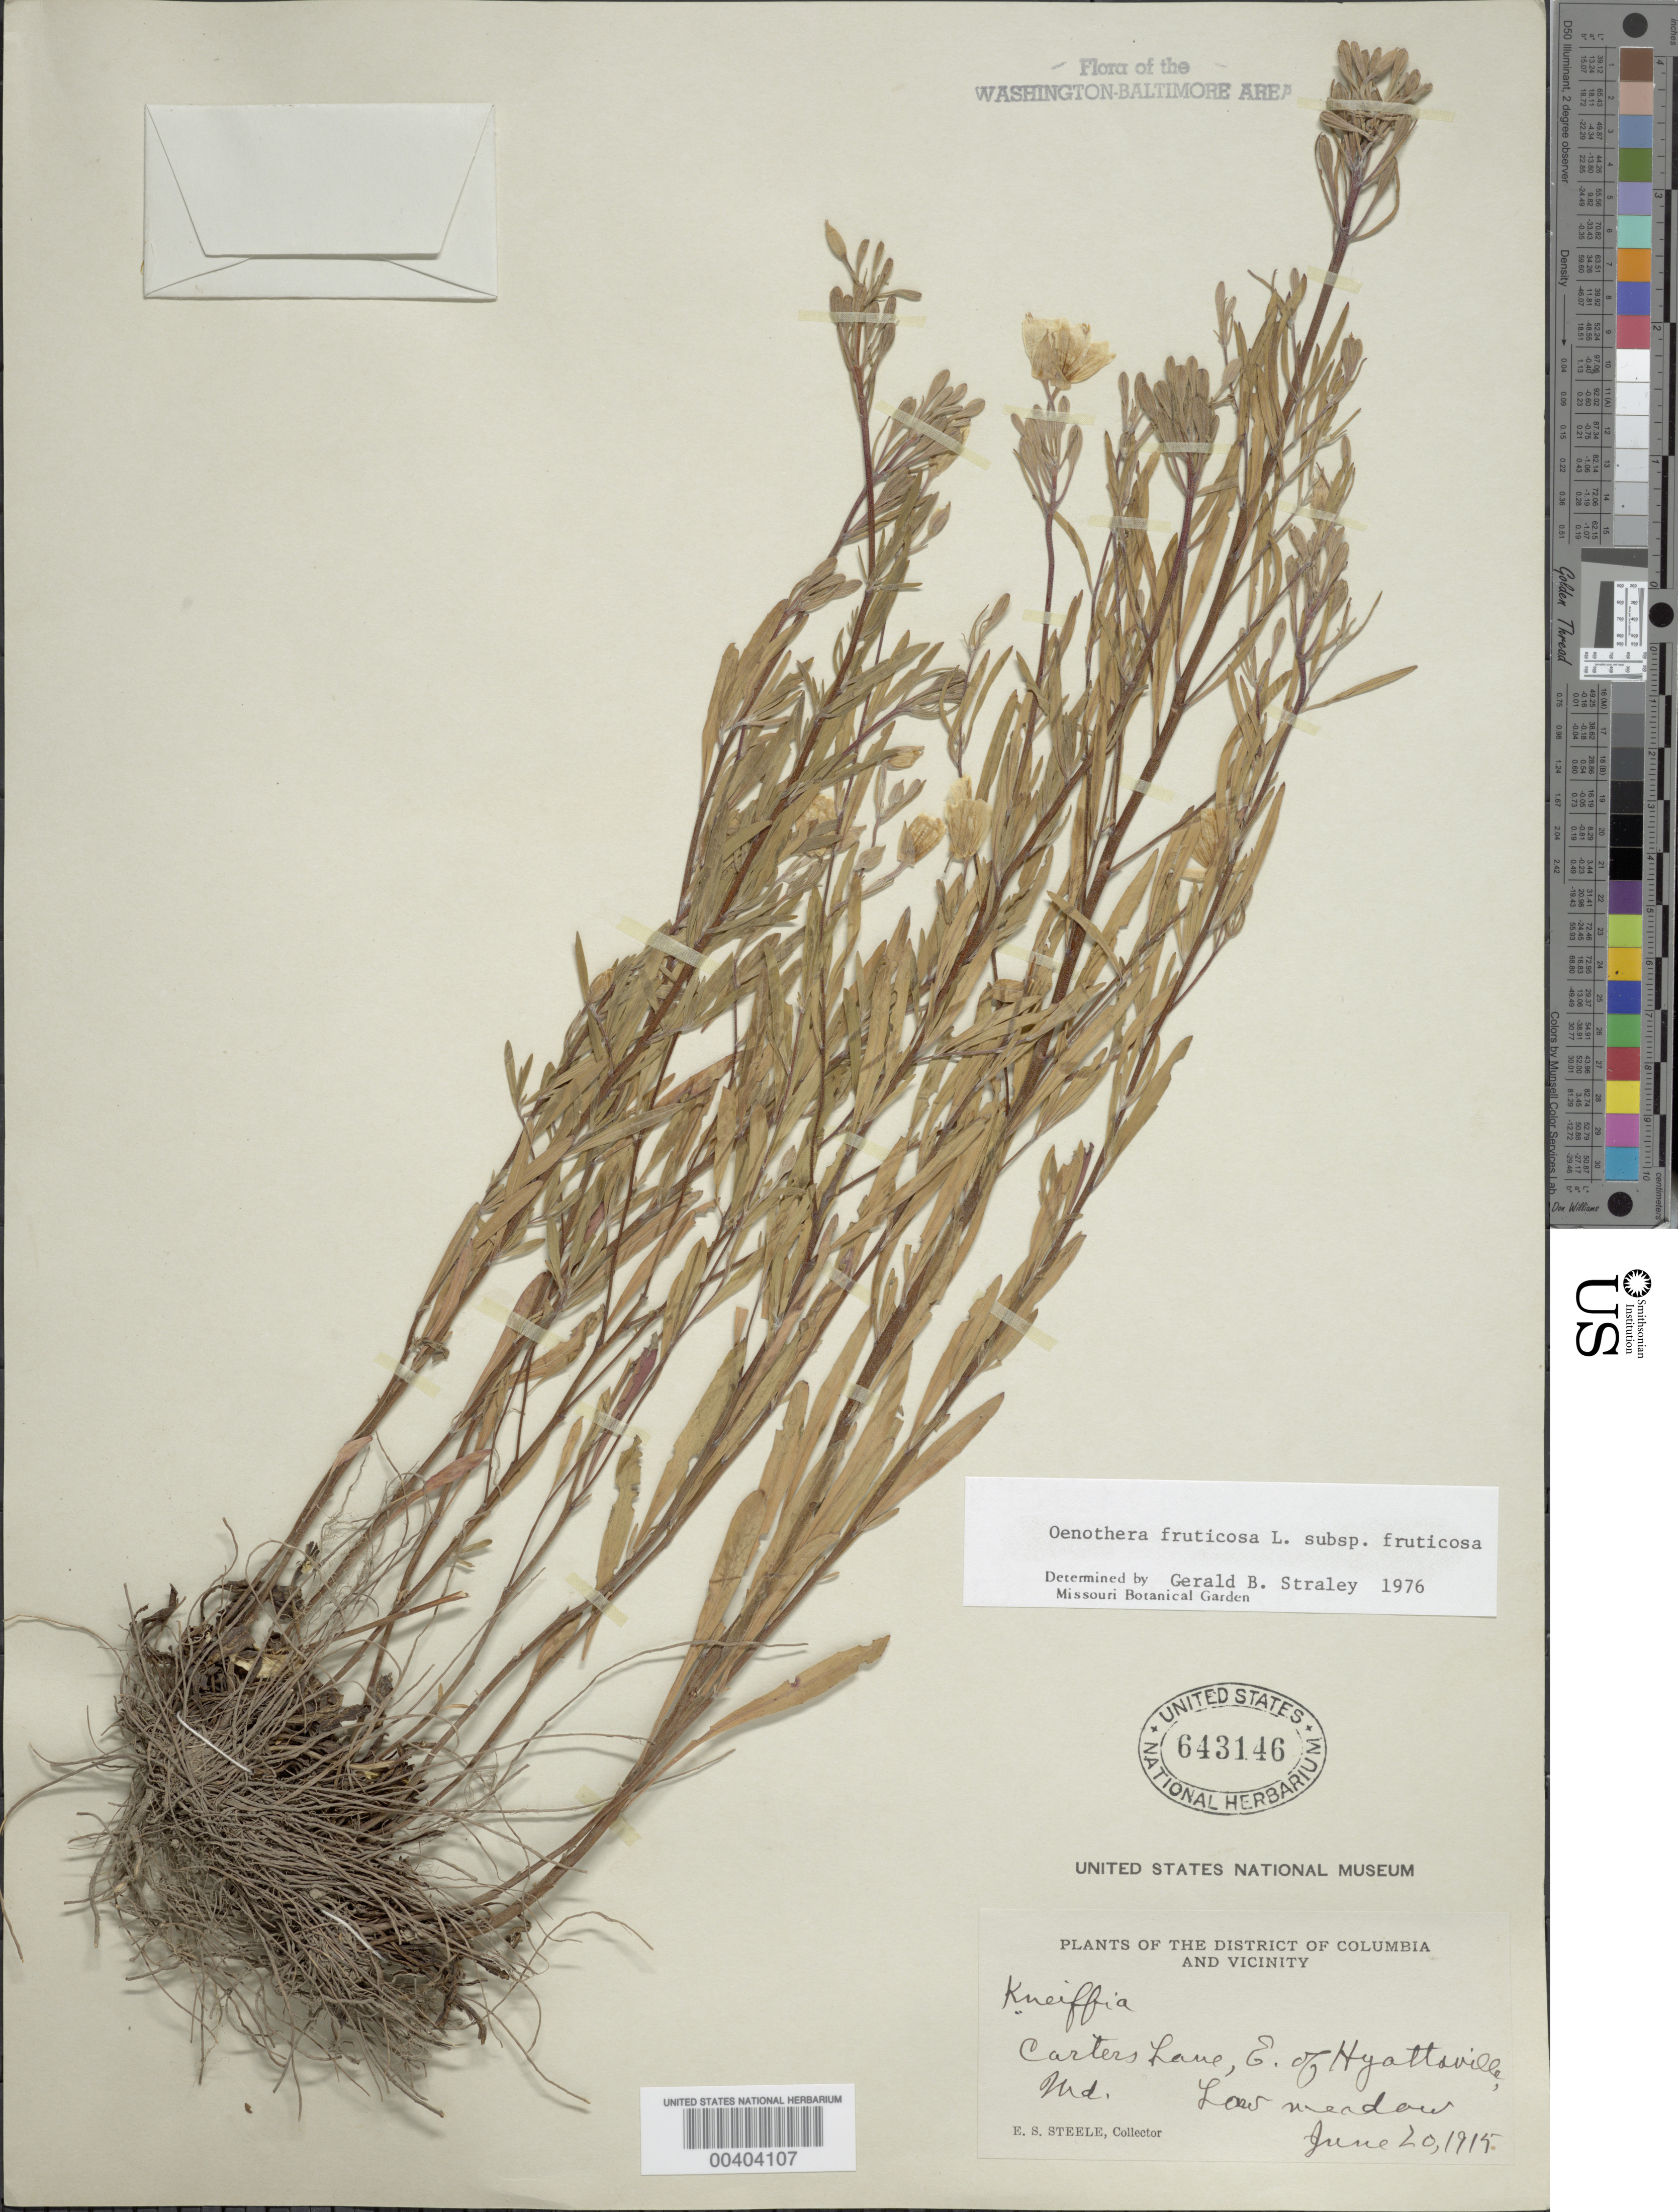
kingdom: Plantae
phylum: Tracheophyta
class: Magnoliopsida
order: Myrtales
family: Onagraceae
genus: Oenothera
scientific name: Oenothera fruticosa subsp. fruticosa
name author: L.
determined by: Straley, G. B.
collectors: E. Steele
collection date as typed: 20 Jun 1915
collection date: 1915-06-20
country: United States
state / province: Maryland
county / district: Prince George's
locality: Carters Lane, E of Hyattsville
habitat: Low meadow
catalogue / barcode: US 643146